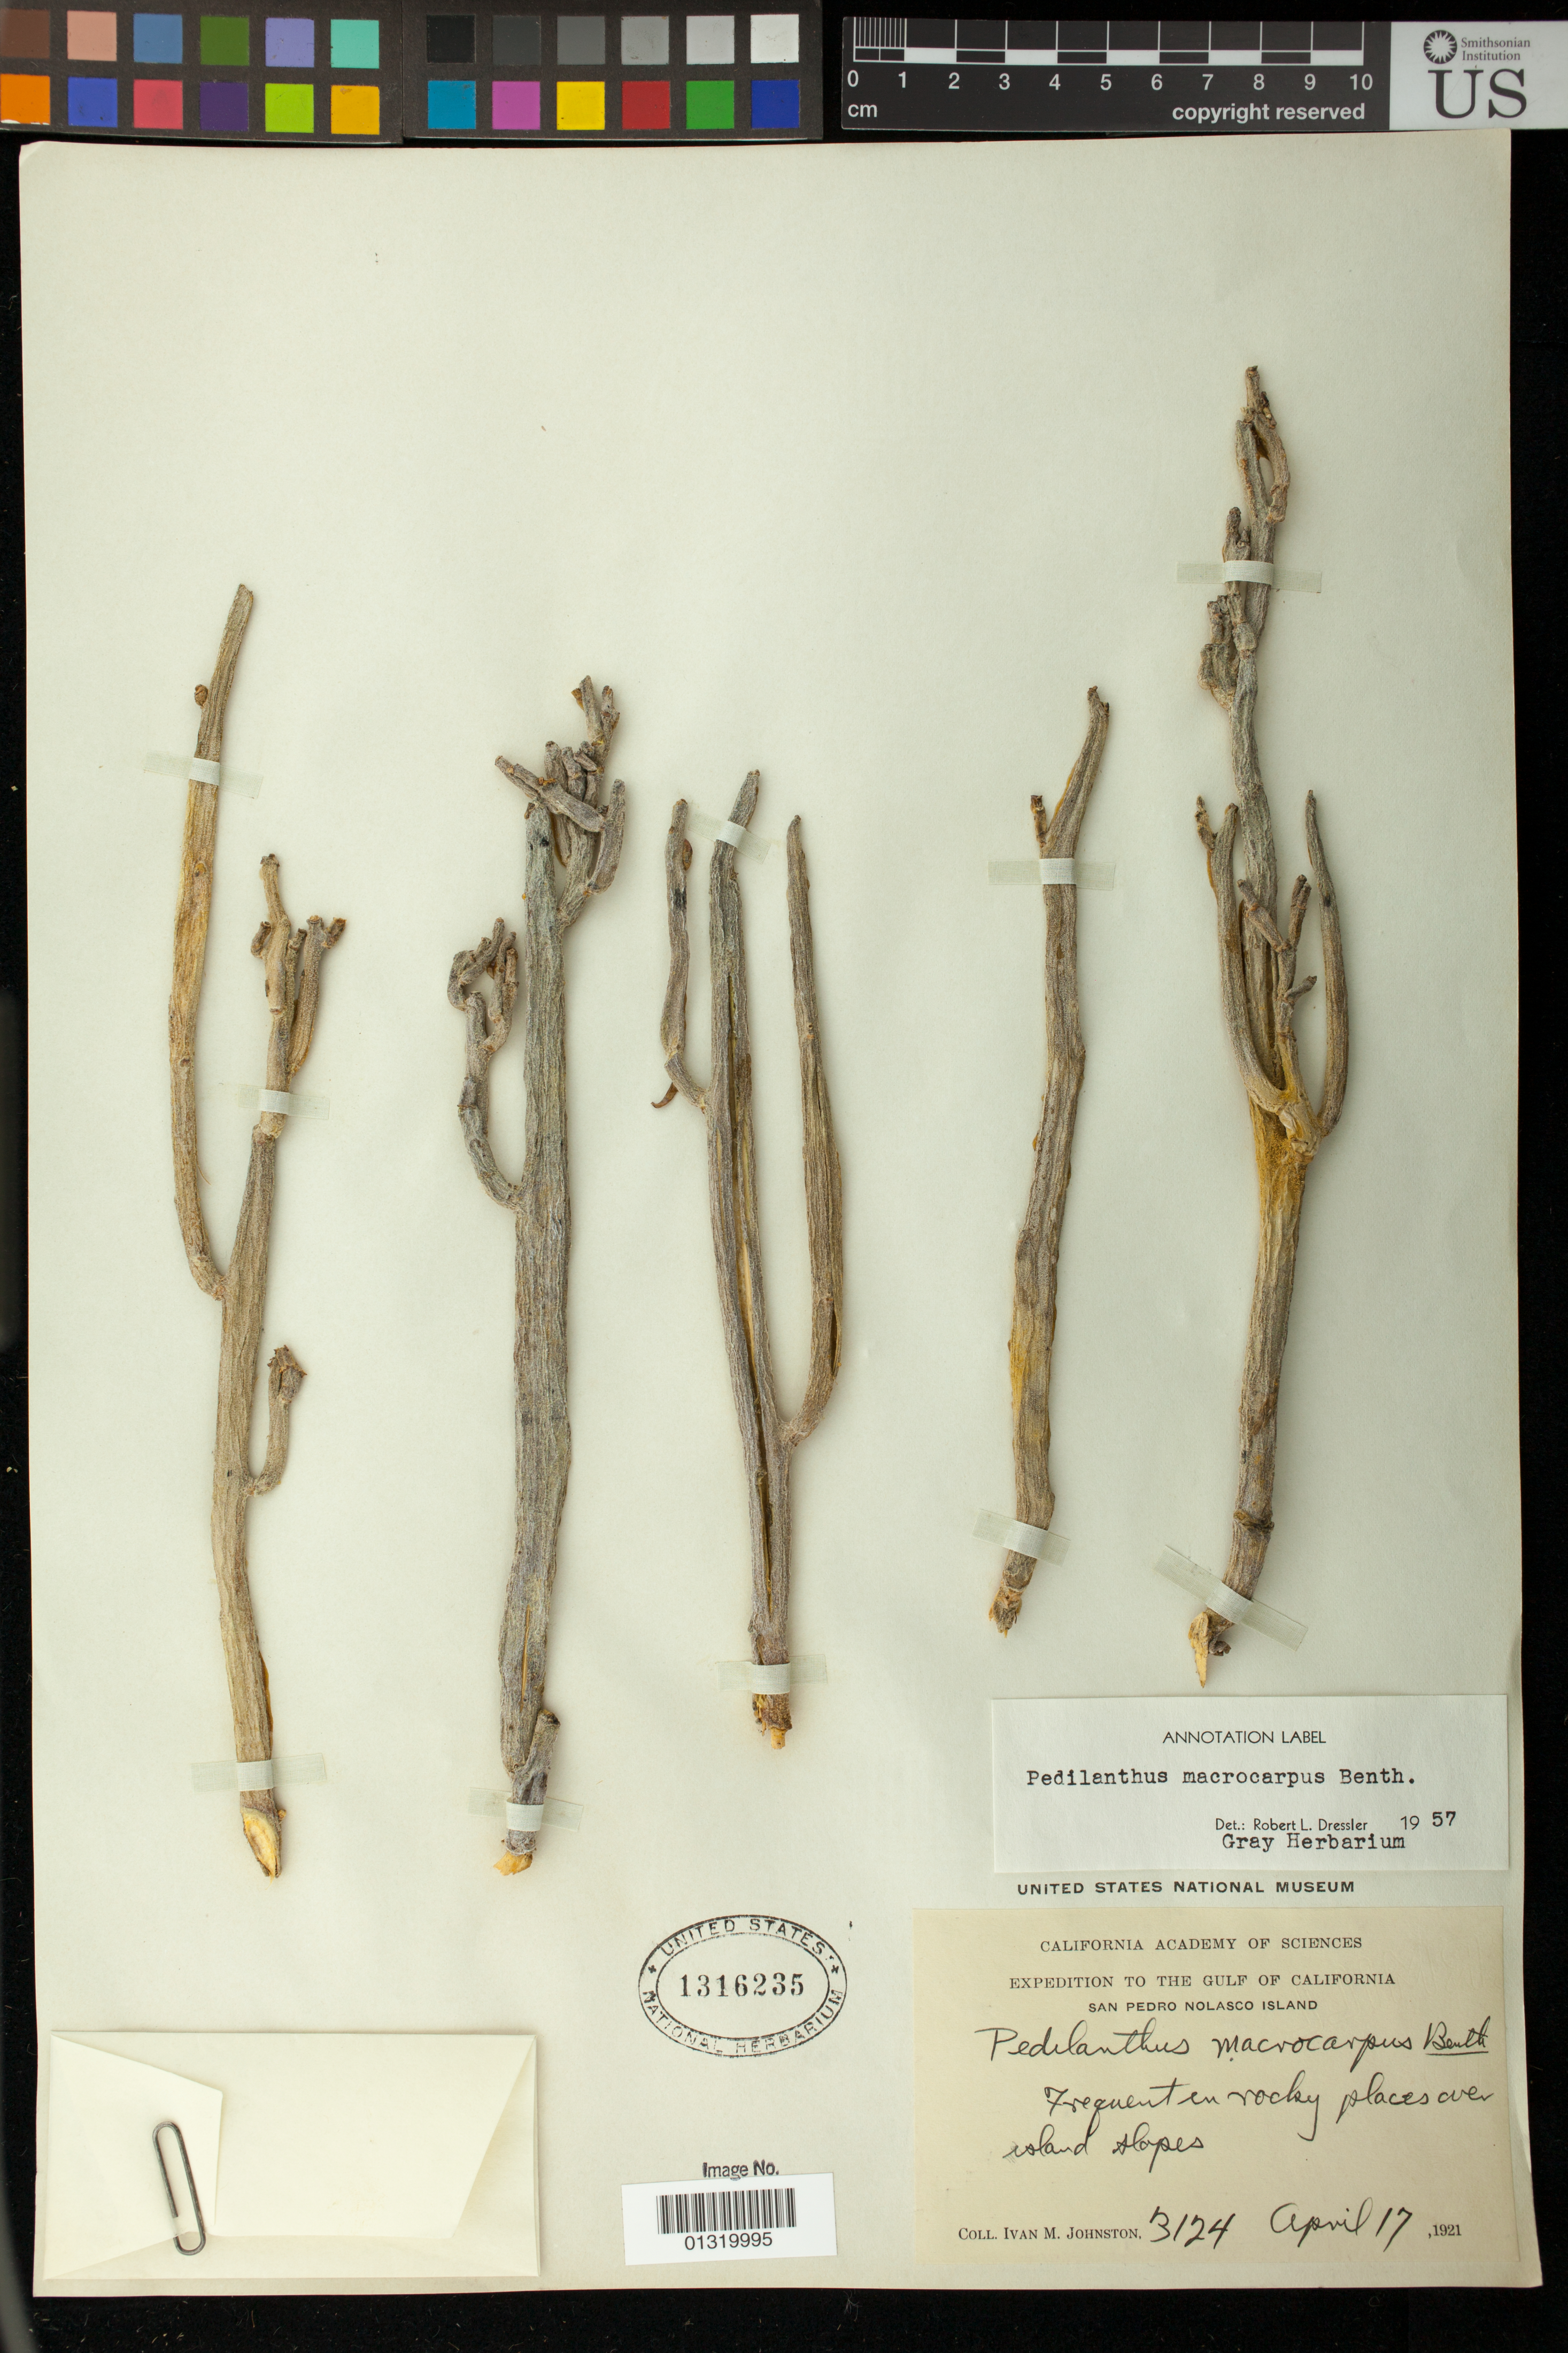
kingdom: Plantae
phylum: Tracheophyta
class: Magnoliopsida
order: Malpighiales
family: Euphorbiaceae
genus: Pedilanthus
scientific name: Pedilanthus macrocarpus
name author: Benth.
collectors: I.M. Johnston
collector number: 3124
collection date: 1921-04-17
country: Mexico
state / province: Sonora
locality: San Pedro Nolasco Island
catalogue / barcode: US 1316235